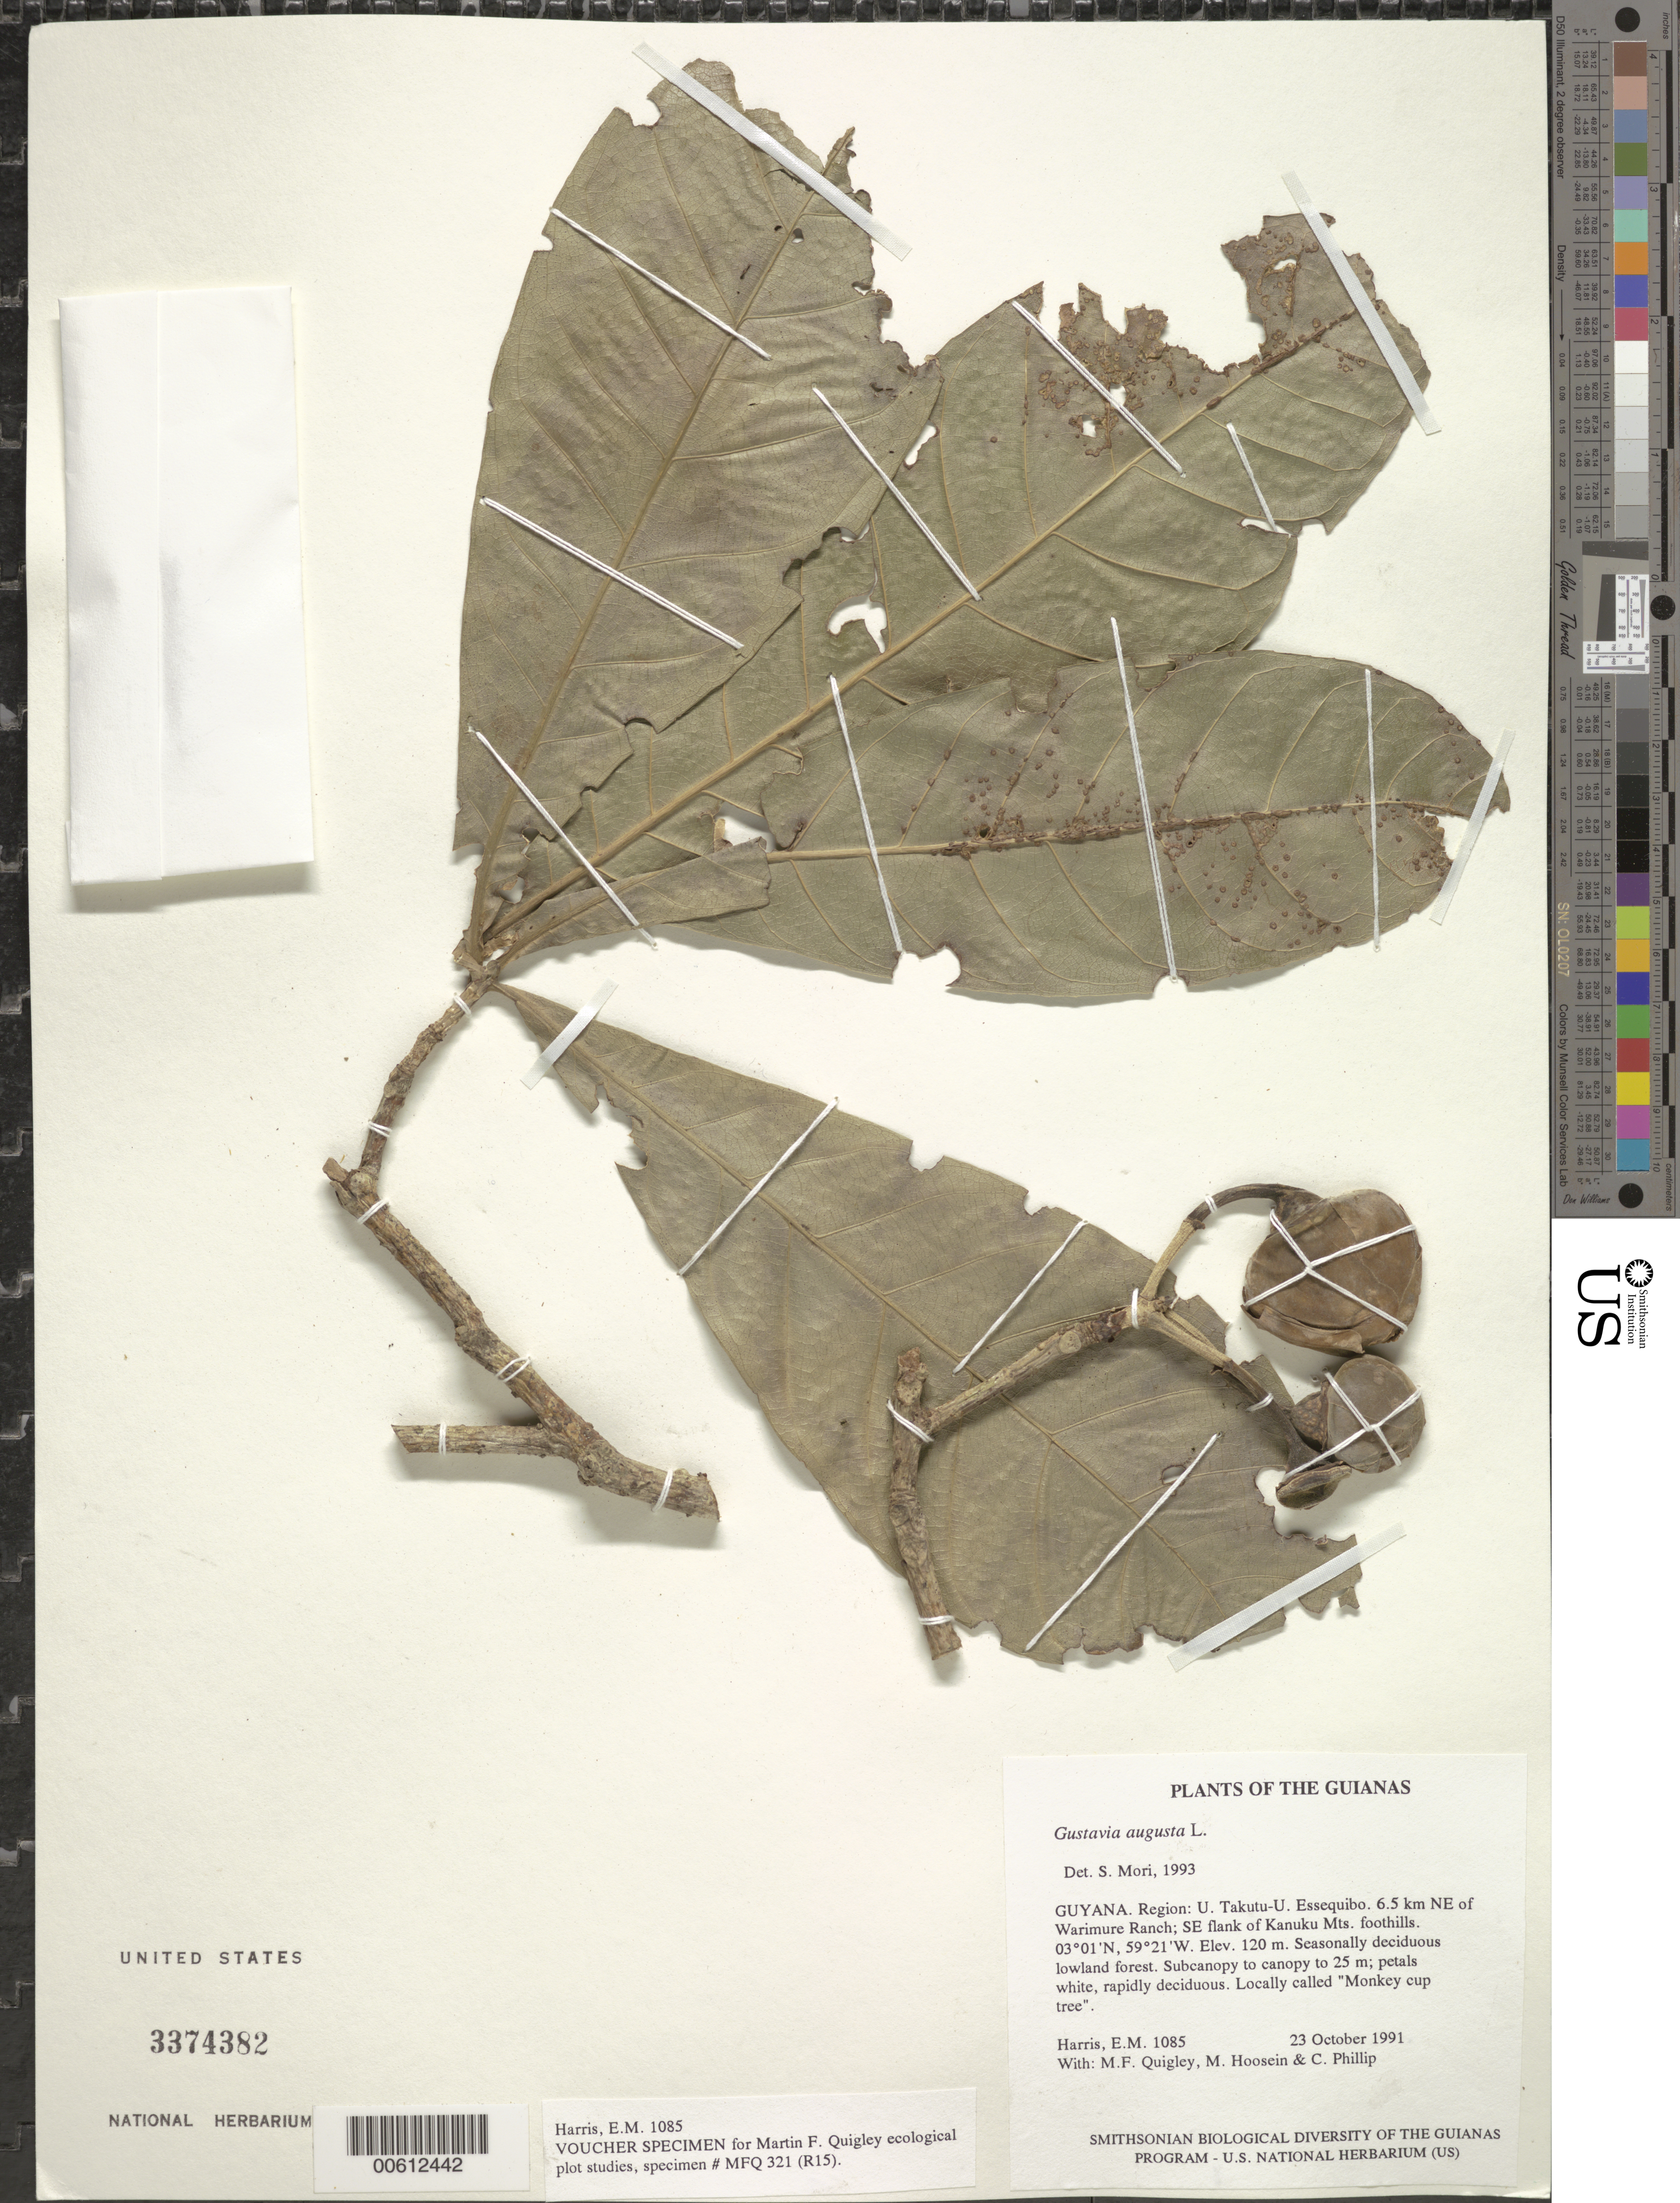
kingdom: Plantae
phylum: Tracheophyta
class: Magnoliopsida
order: Ericales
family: Lecythidaceae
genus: Gustavia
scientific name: Gustavia augusta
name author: L.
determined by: Mori, Scott A.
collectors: E. M. Harris, M. Quigley, M. Hossein & C. Phillip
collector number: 1085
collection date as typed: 23 October 1991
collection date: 1991-10-23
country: Guyana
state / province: U. Takutu-U. Essequibo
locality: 6.5 km NE of Warimure Ranch; SE flank of Kanuku Mts. foothills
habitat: Seasonally deciduous lowland forest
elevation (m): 120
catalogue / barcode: US 3374382